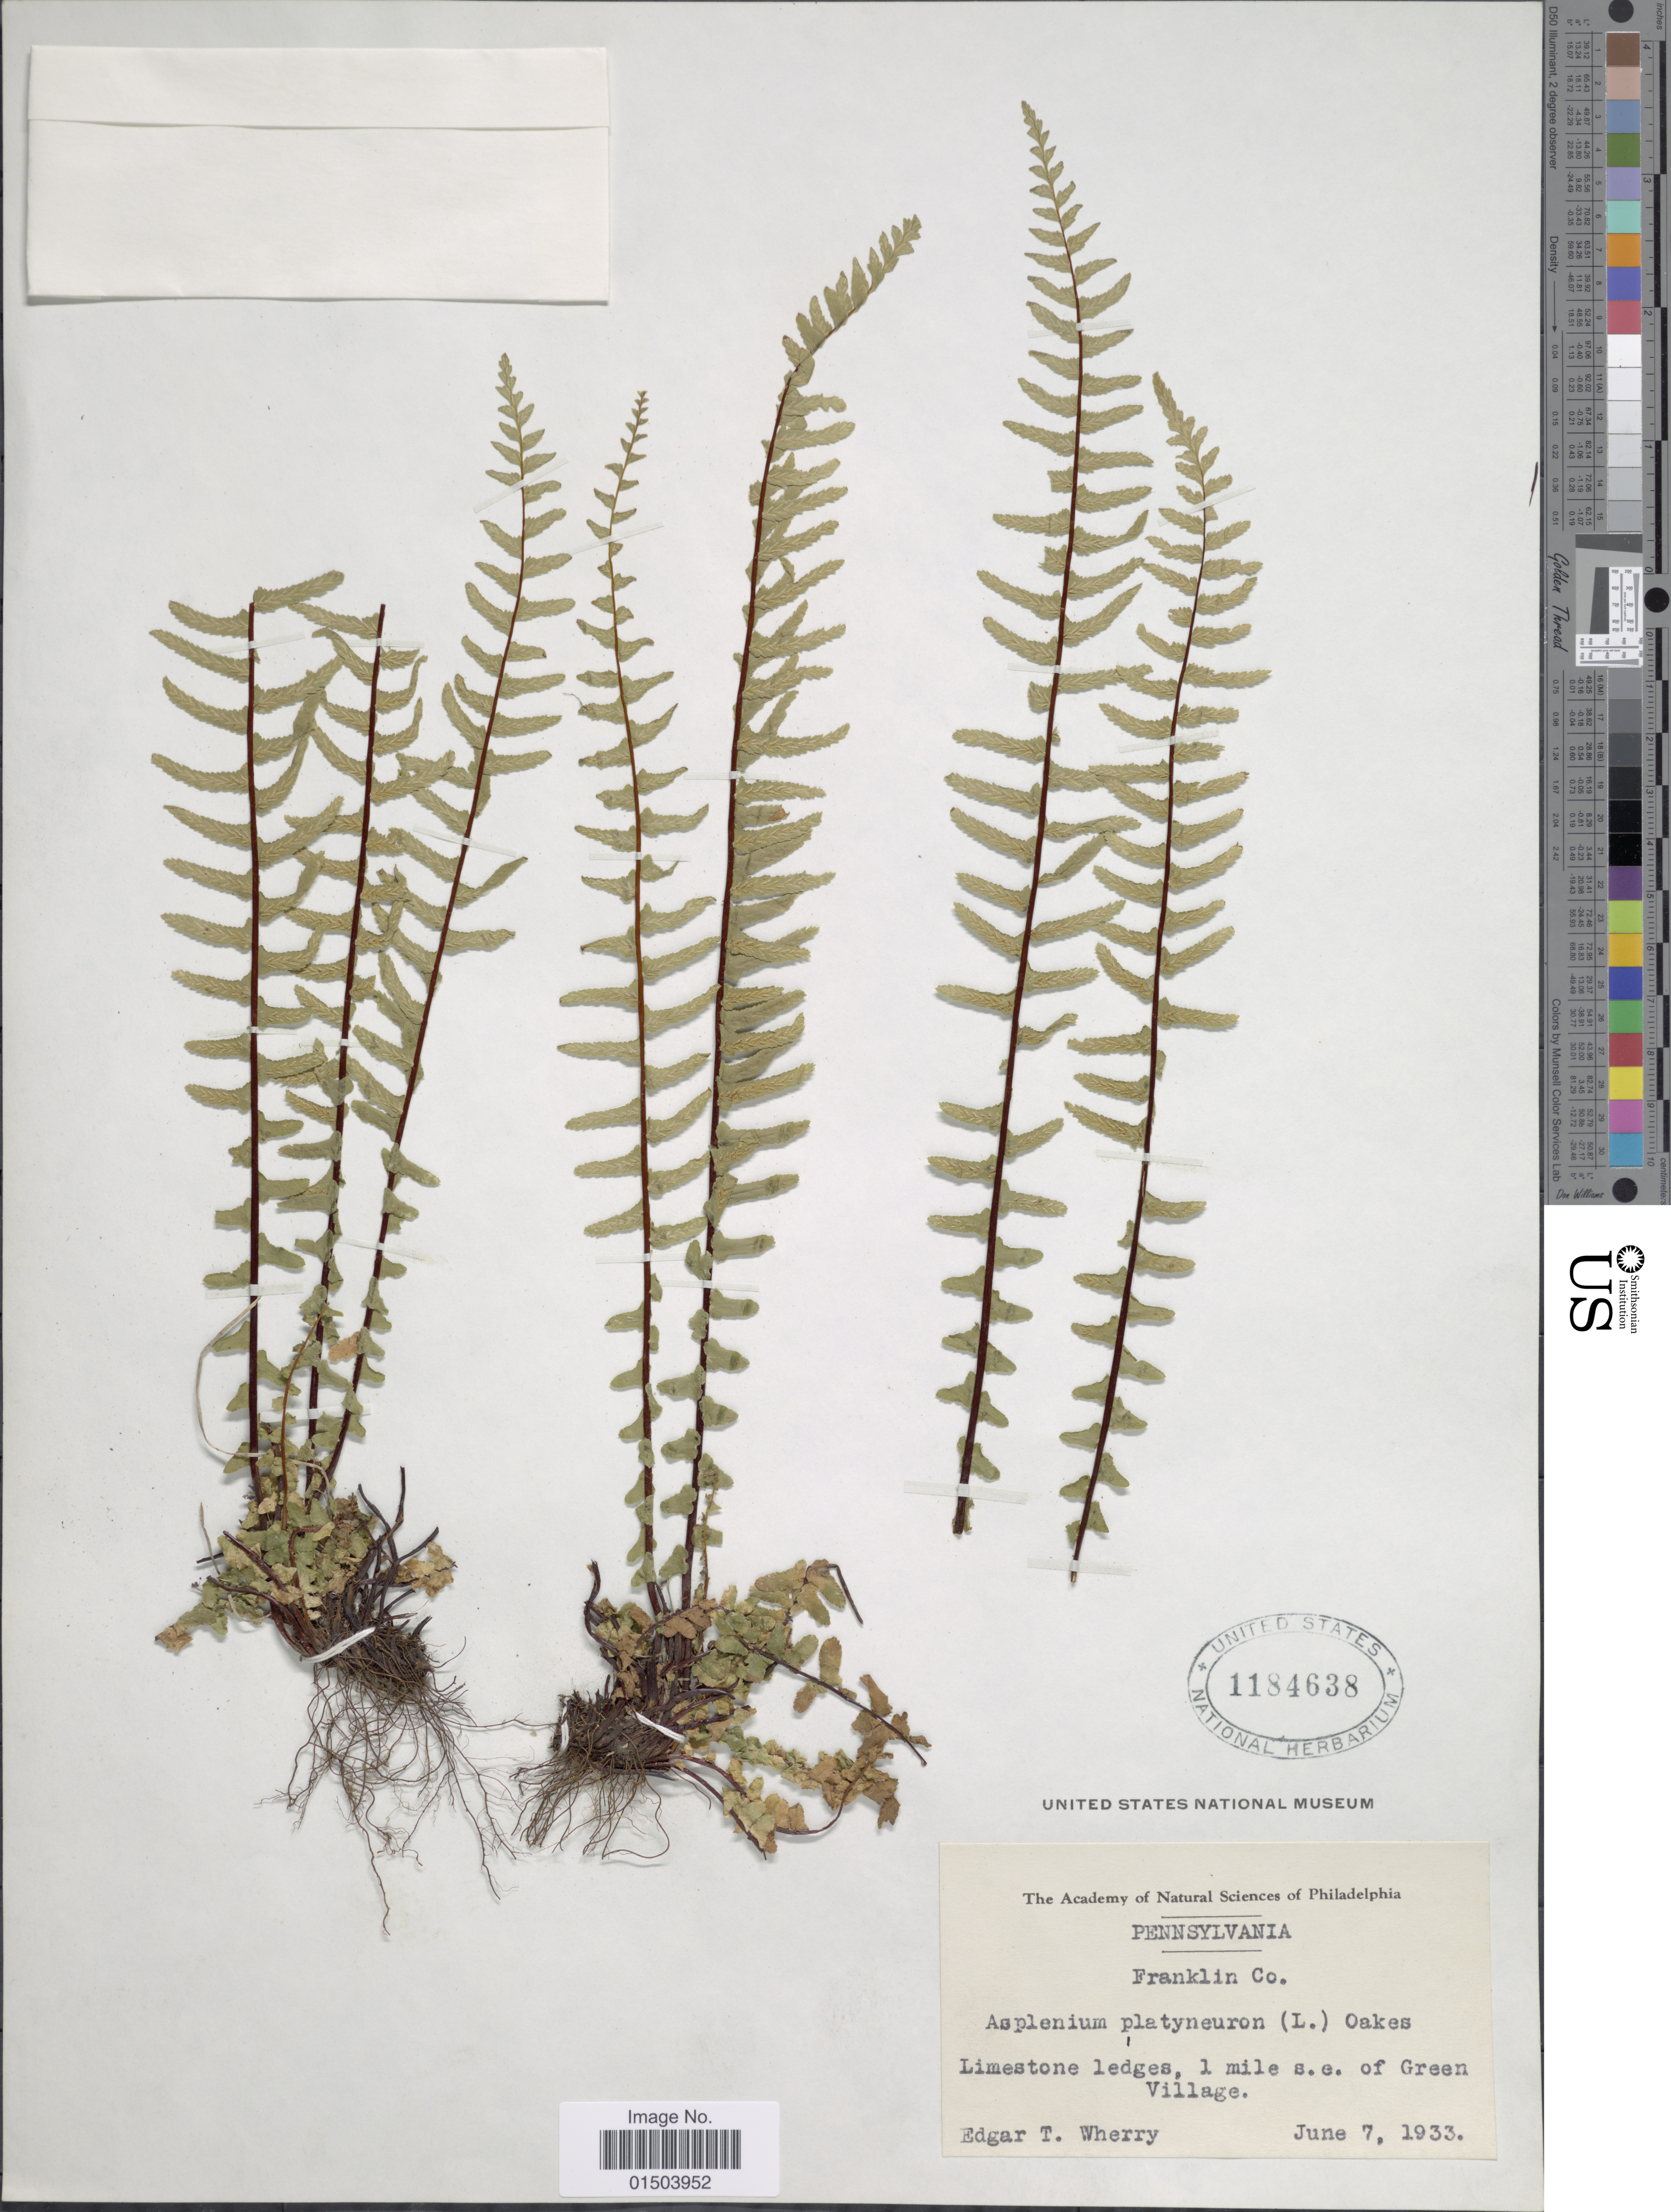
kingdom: Plantae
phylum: Tracheophyta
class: Polypodiopsida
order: Polypodiales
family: Aspleniaceae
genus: Asplenium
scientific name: Asplenium platyneuron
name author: (L.) Britton, Stearns & Poggenb.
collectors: E. T. Wherry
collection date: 1933-06-07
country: United States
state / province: Pennsylvania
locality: Franklin Co. Limestone ledges, 1 mile s.e. of Green Village.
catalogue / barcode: US 1184638